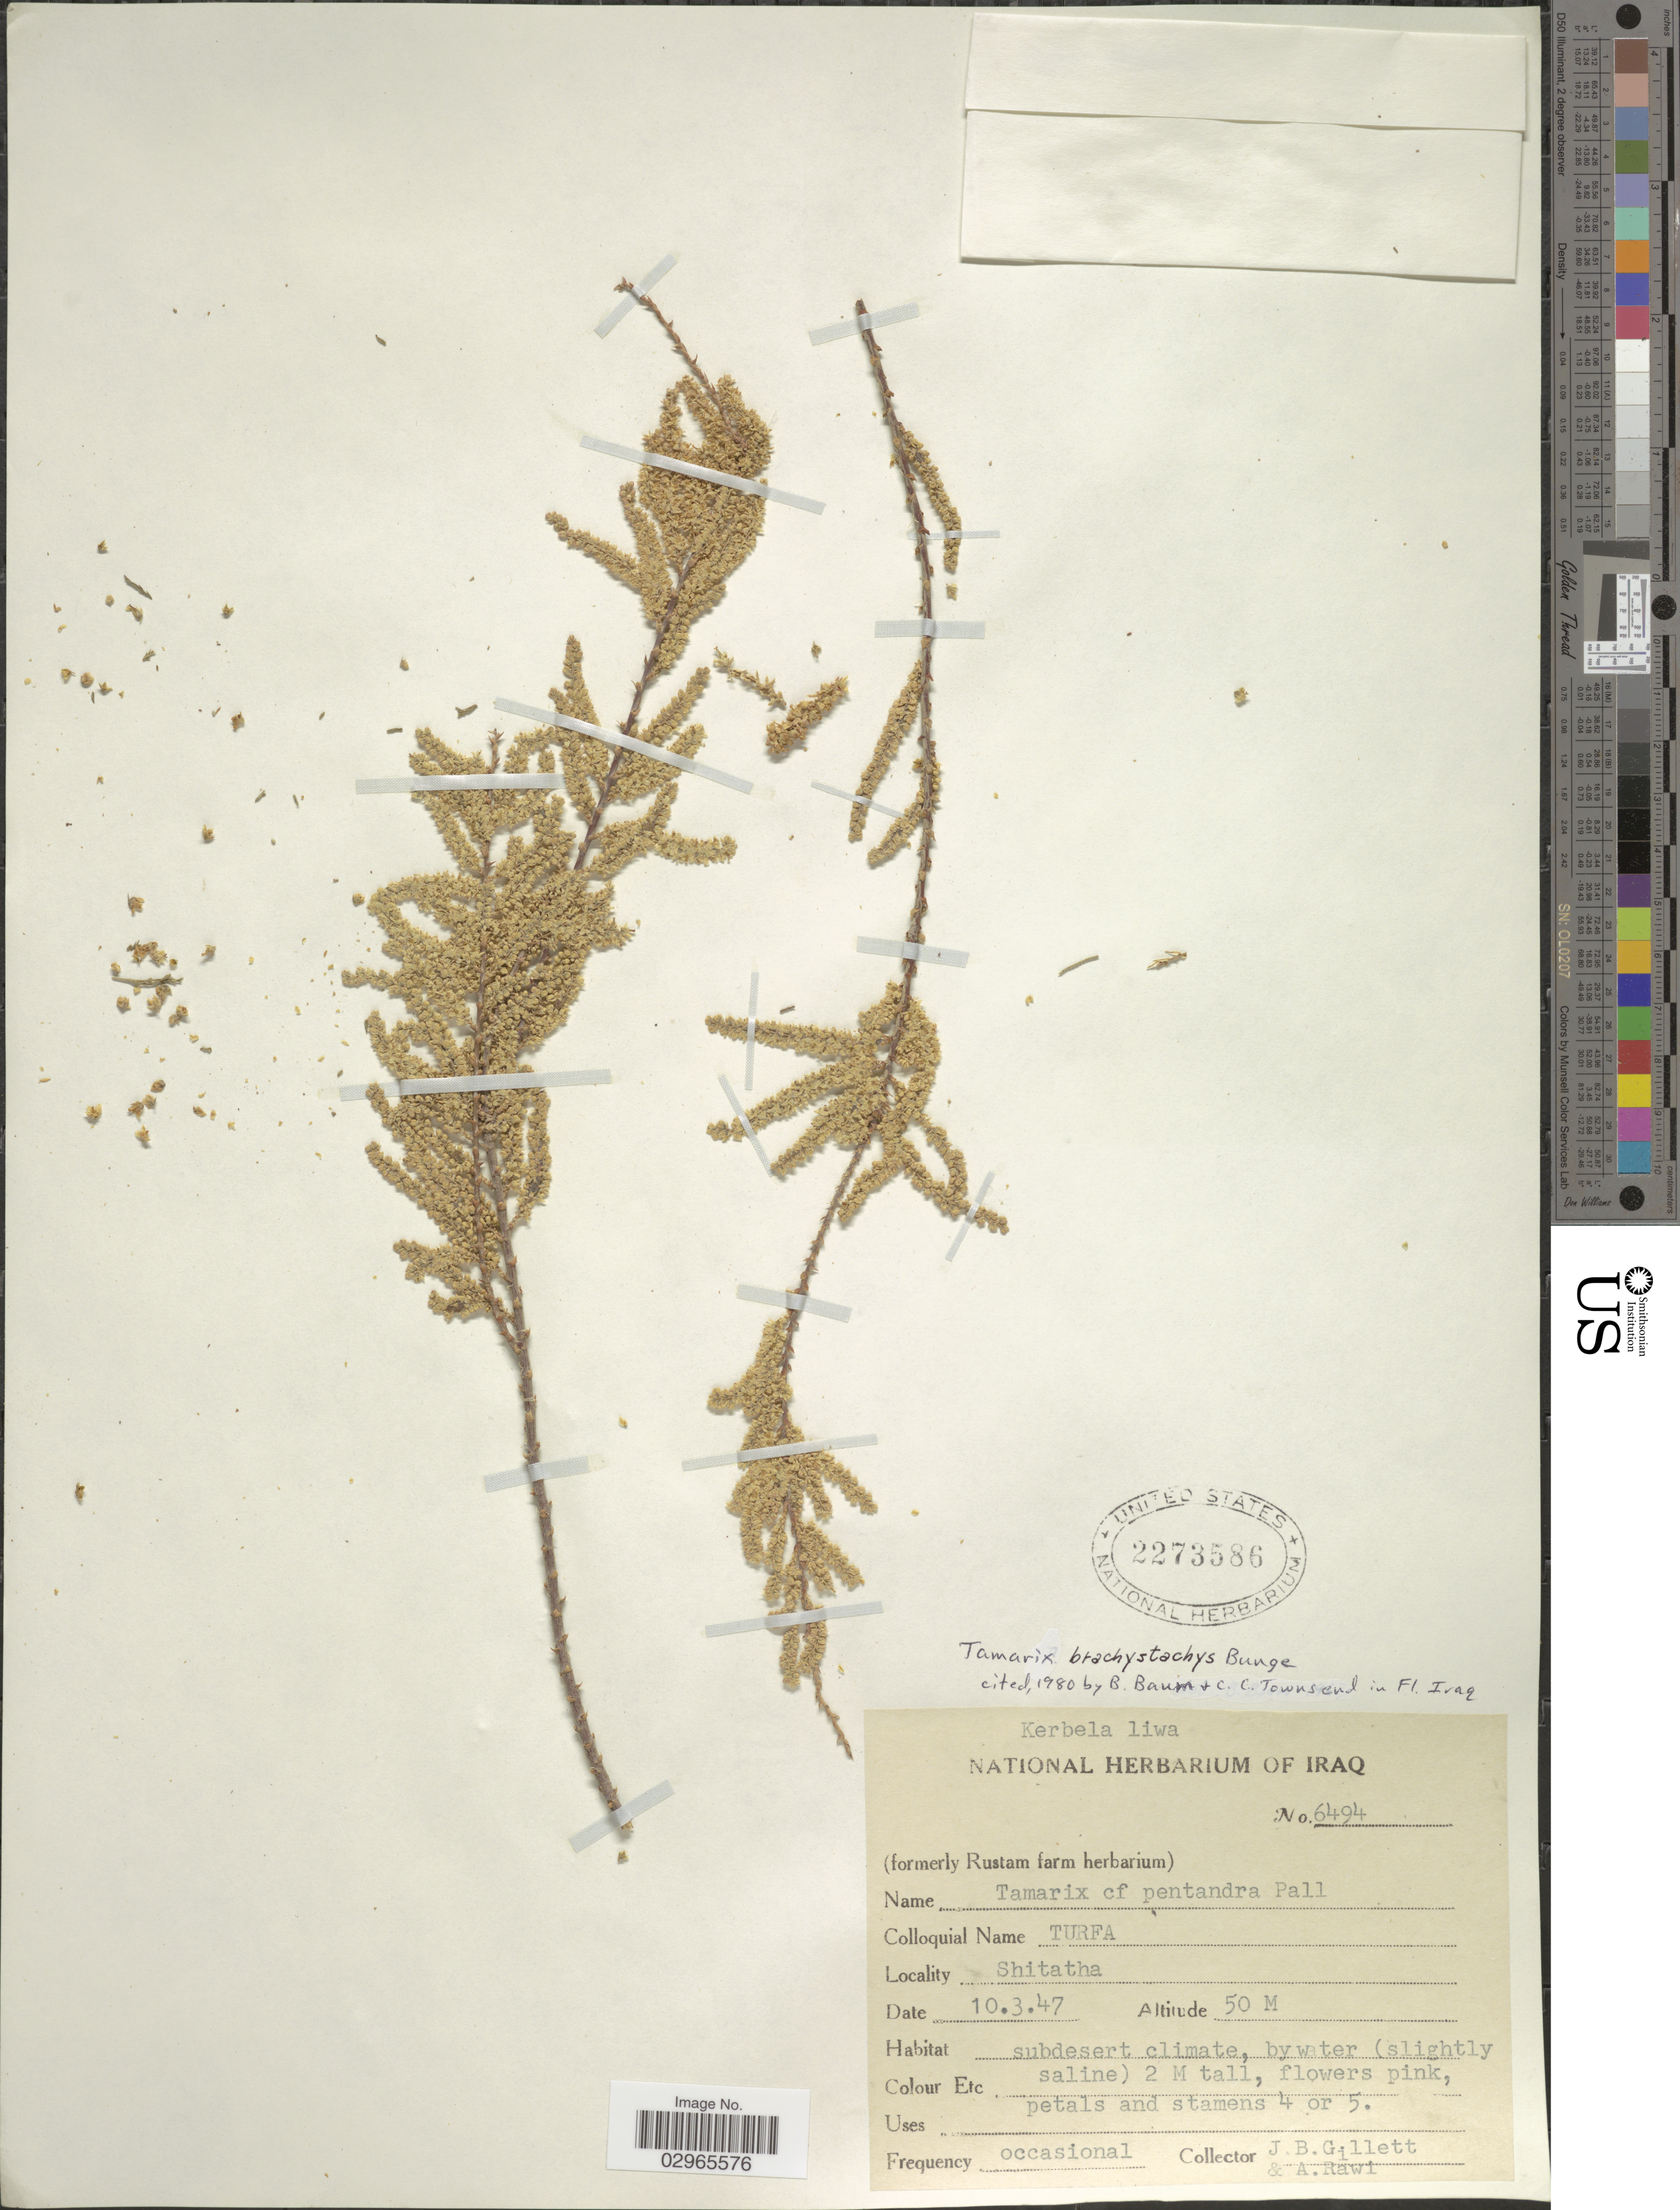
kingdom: Plantae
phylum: Tracheophyta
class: Magnoliopsida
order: Caryophyllales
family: Tamaricaceae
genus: Tamarix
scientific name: Tamarix brachystachys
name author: Bunge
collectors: J. B. Gillett & A. Rawi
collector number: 6494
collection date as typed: Transcribed d/m/y: 10/3/47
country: Iraq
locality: Kerbela liwa. Shitatha.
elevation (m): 50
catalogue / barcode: US 2273586